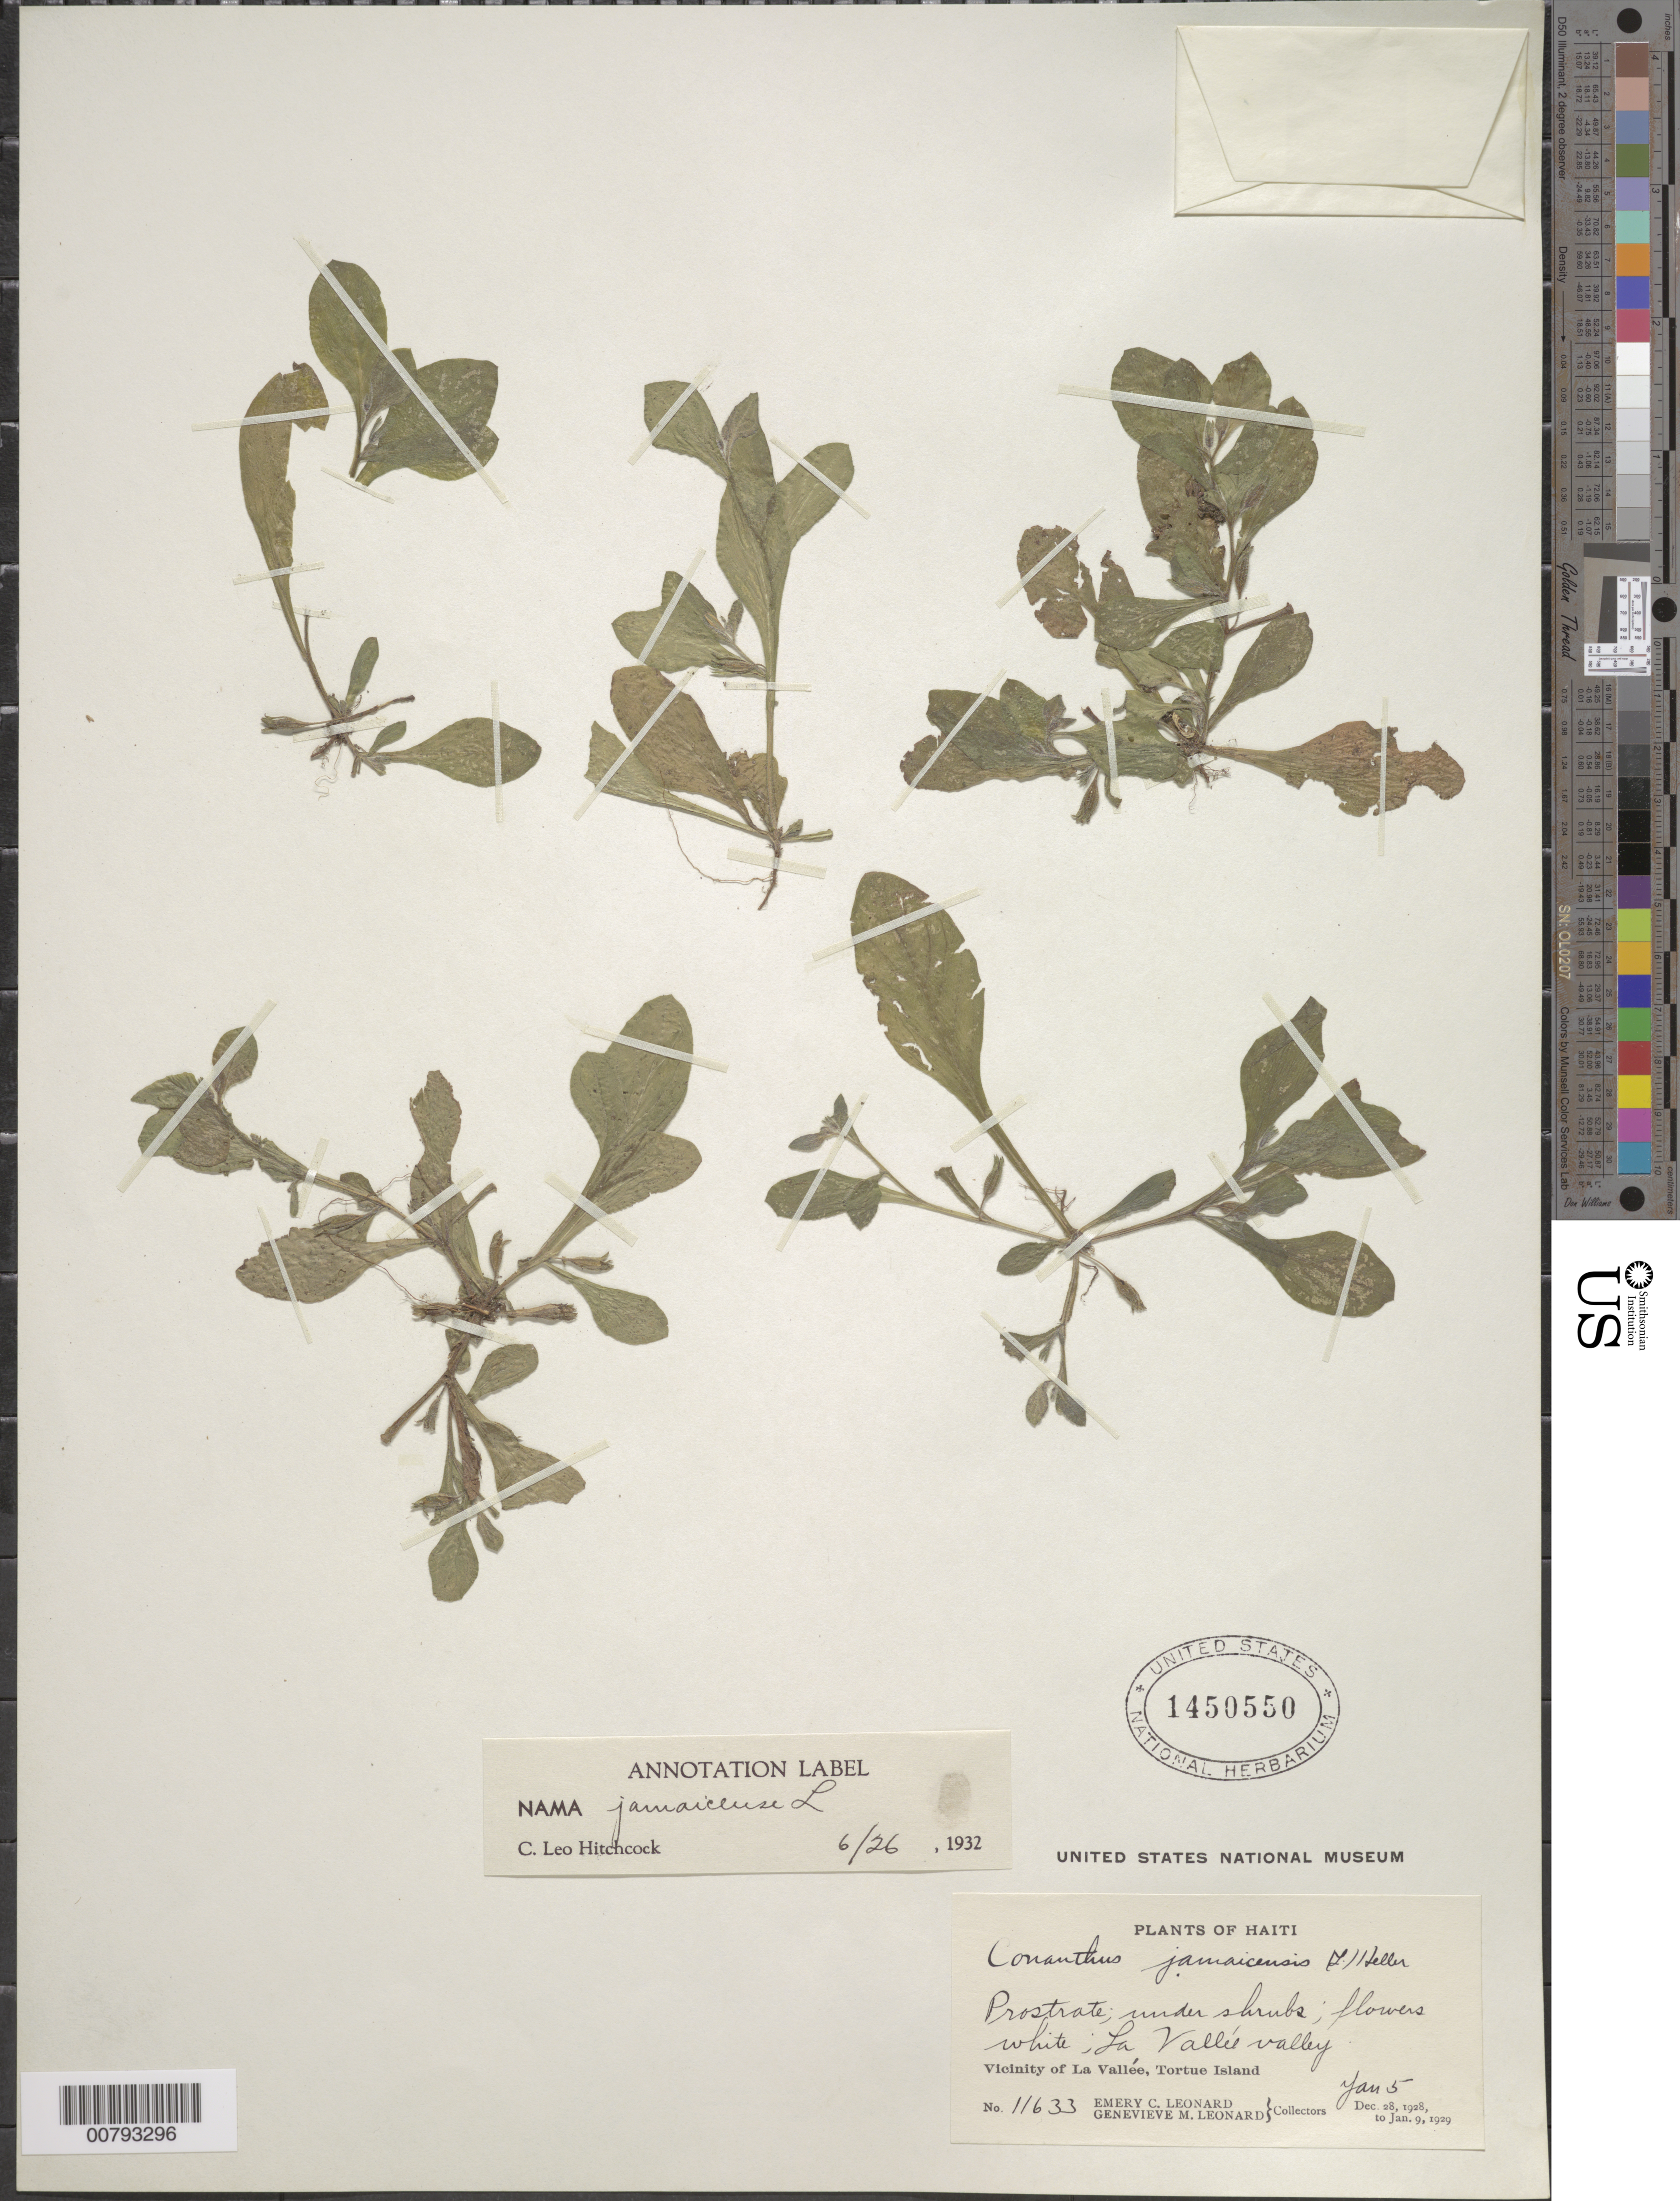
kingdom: Plantae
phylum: Tracheophyta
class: Magnoliopsida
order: Boraginales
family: Namaceae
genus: Nama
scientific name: Nama jamaicensis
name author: L.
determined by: Hitchcock, C. L.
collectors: E. C. Leonard & G. M. Leonard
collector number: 11633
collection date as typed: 05 Jan 1929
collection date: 1929-01-05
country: Haiti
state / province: Nord-Óuest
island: Île de la Tortue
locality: Tortue Island, vicinity of La Vallée, La Vallée valley.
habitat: Under shrubs.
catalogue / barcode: US 1450550